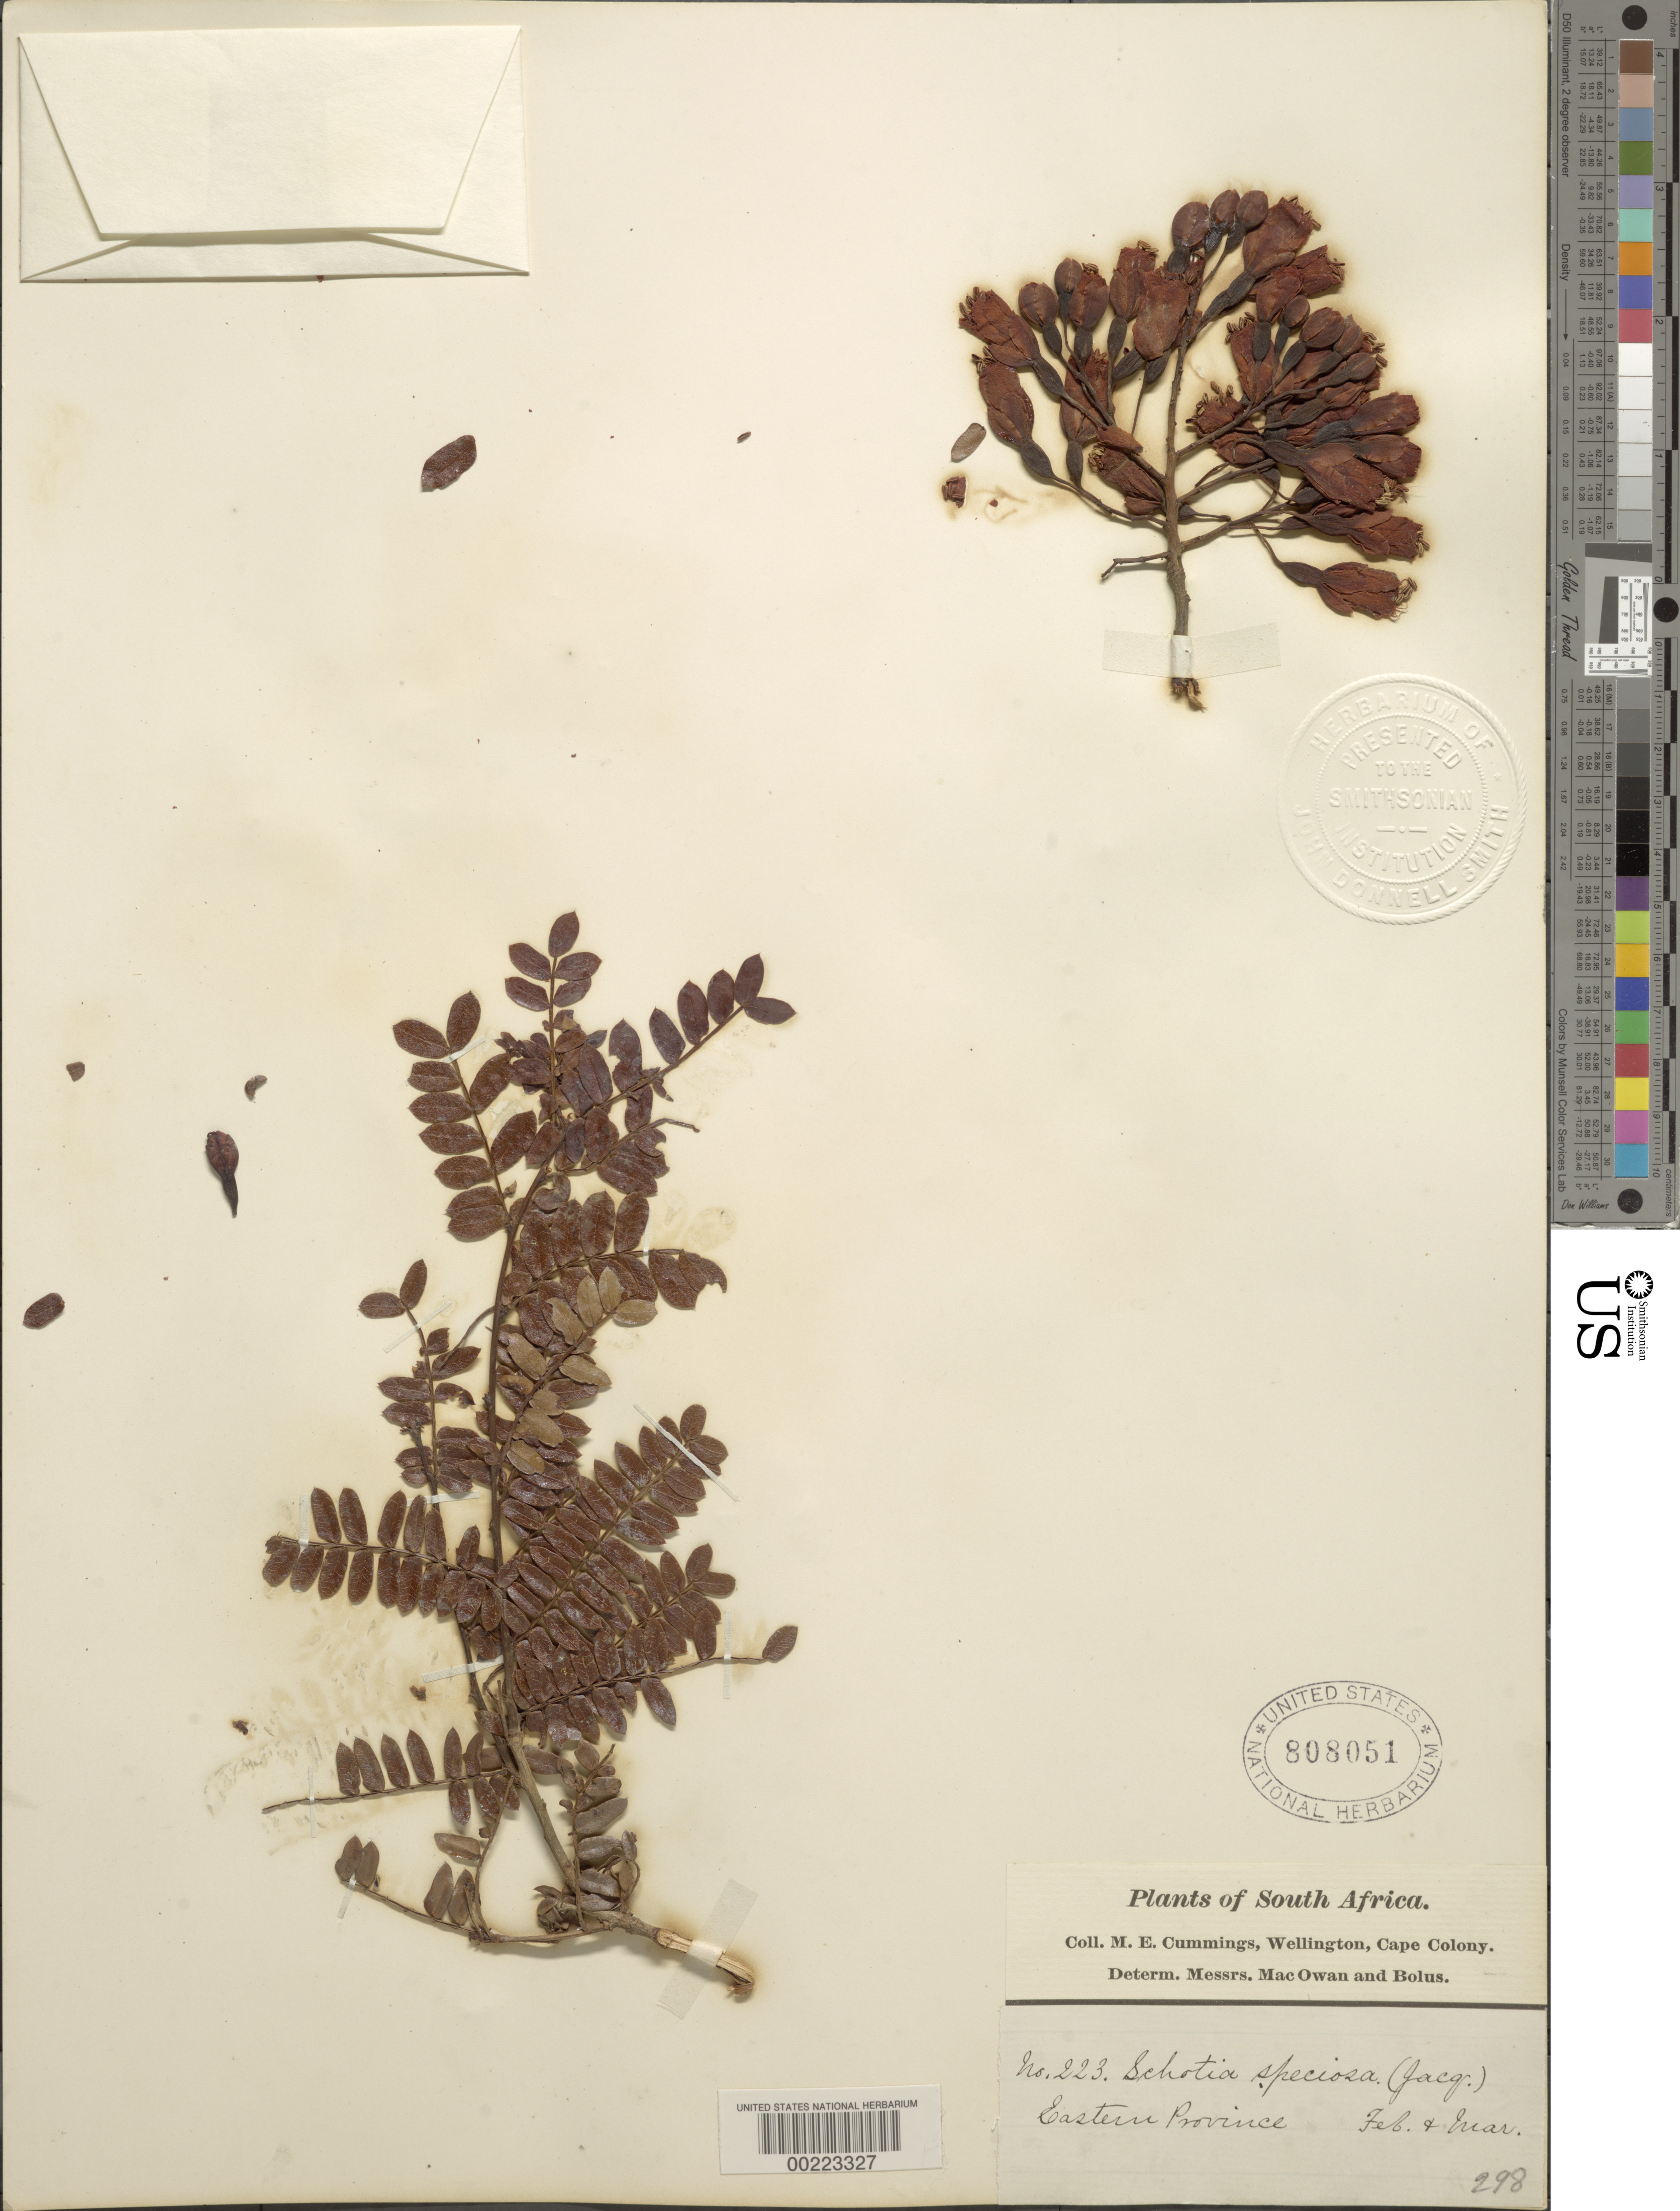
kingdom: Plantae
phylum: Tracheophyta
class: Magnoliopsida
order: Fabales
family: Fabaceae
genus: Schotia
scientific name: Schotia speciosa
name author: Jacq.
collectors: M. E. Cummings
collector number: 223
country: South Africa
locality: Eastern province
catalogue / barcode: US 808051